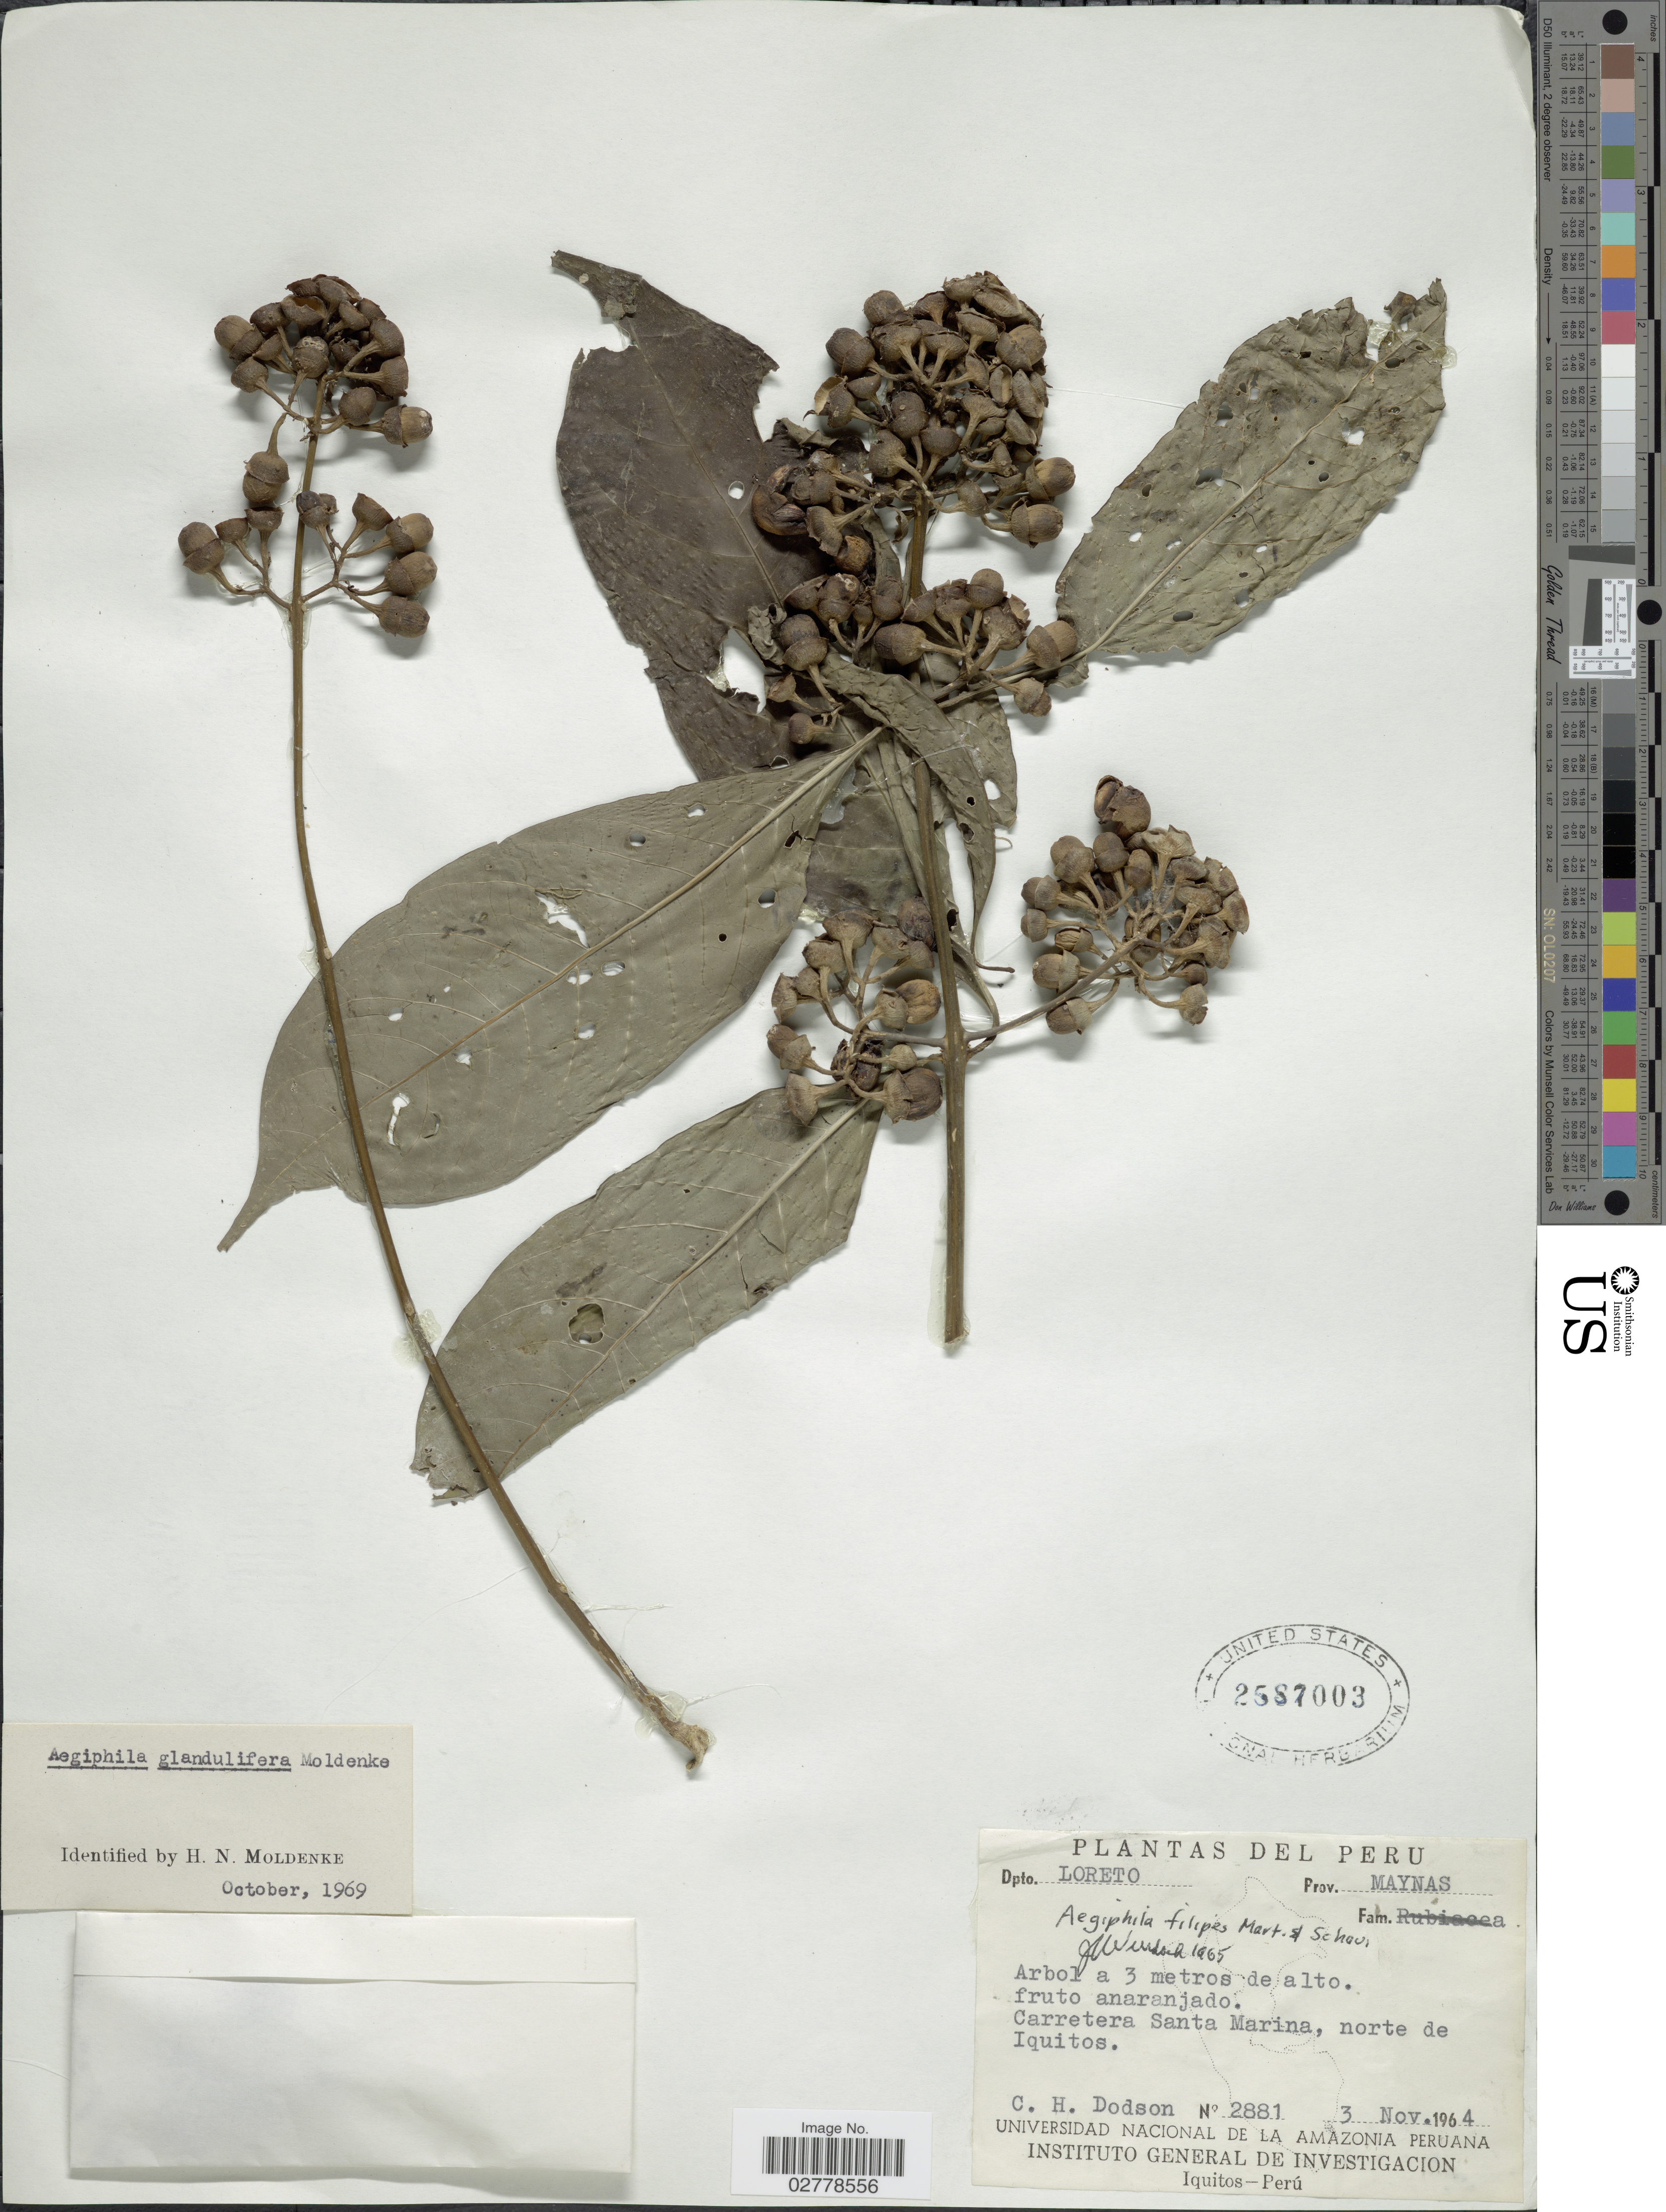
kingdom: Plantae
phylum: Tracheophyta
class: Magnoliopsida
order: Lamiales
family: Lamiaceae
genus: Aegiphila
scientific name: Aegiphila glandulifera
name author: Moldenke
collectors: C. H. Dodson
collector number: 2881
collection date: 1964-11-03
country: Peru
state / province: Loreto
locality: Dpto. Loreto. Prov. Maynas. Carretera Santa Marina, norte de Iquitos.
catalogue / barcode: US 2587003